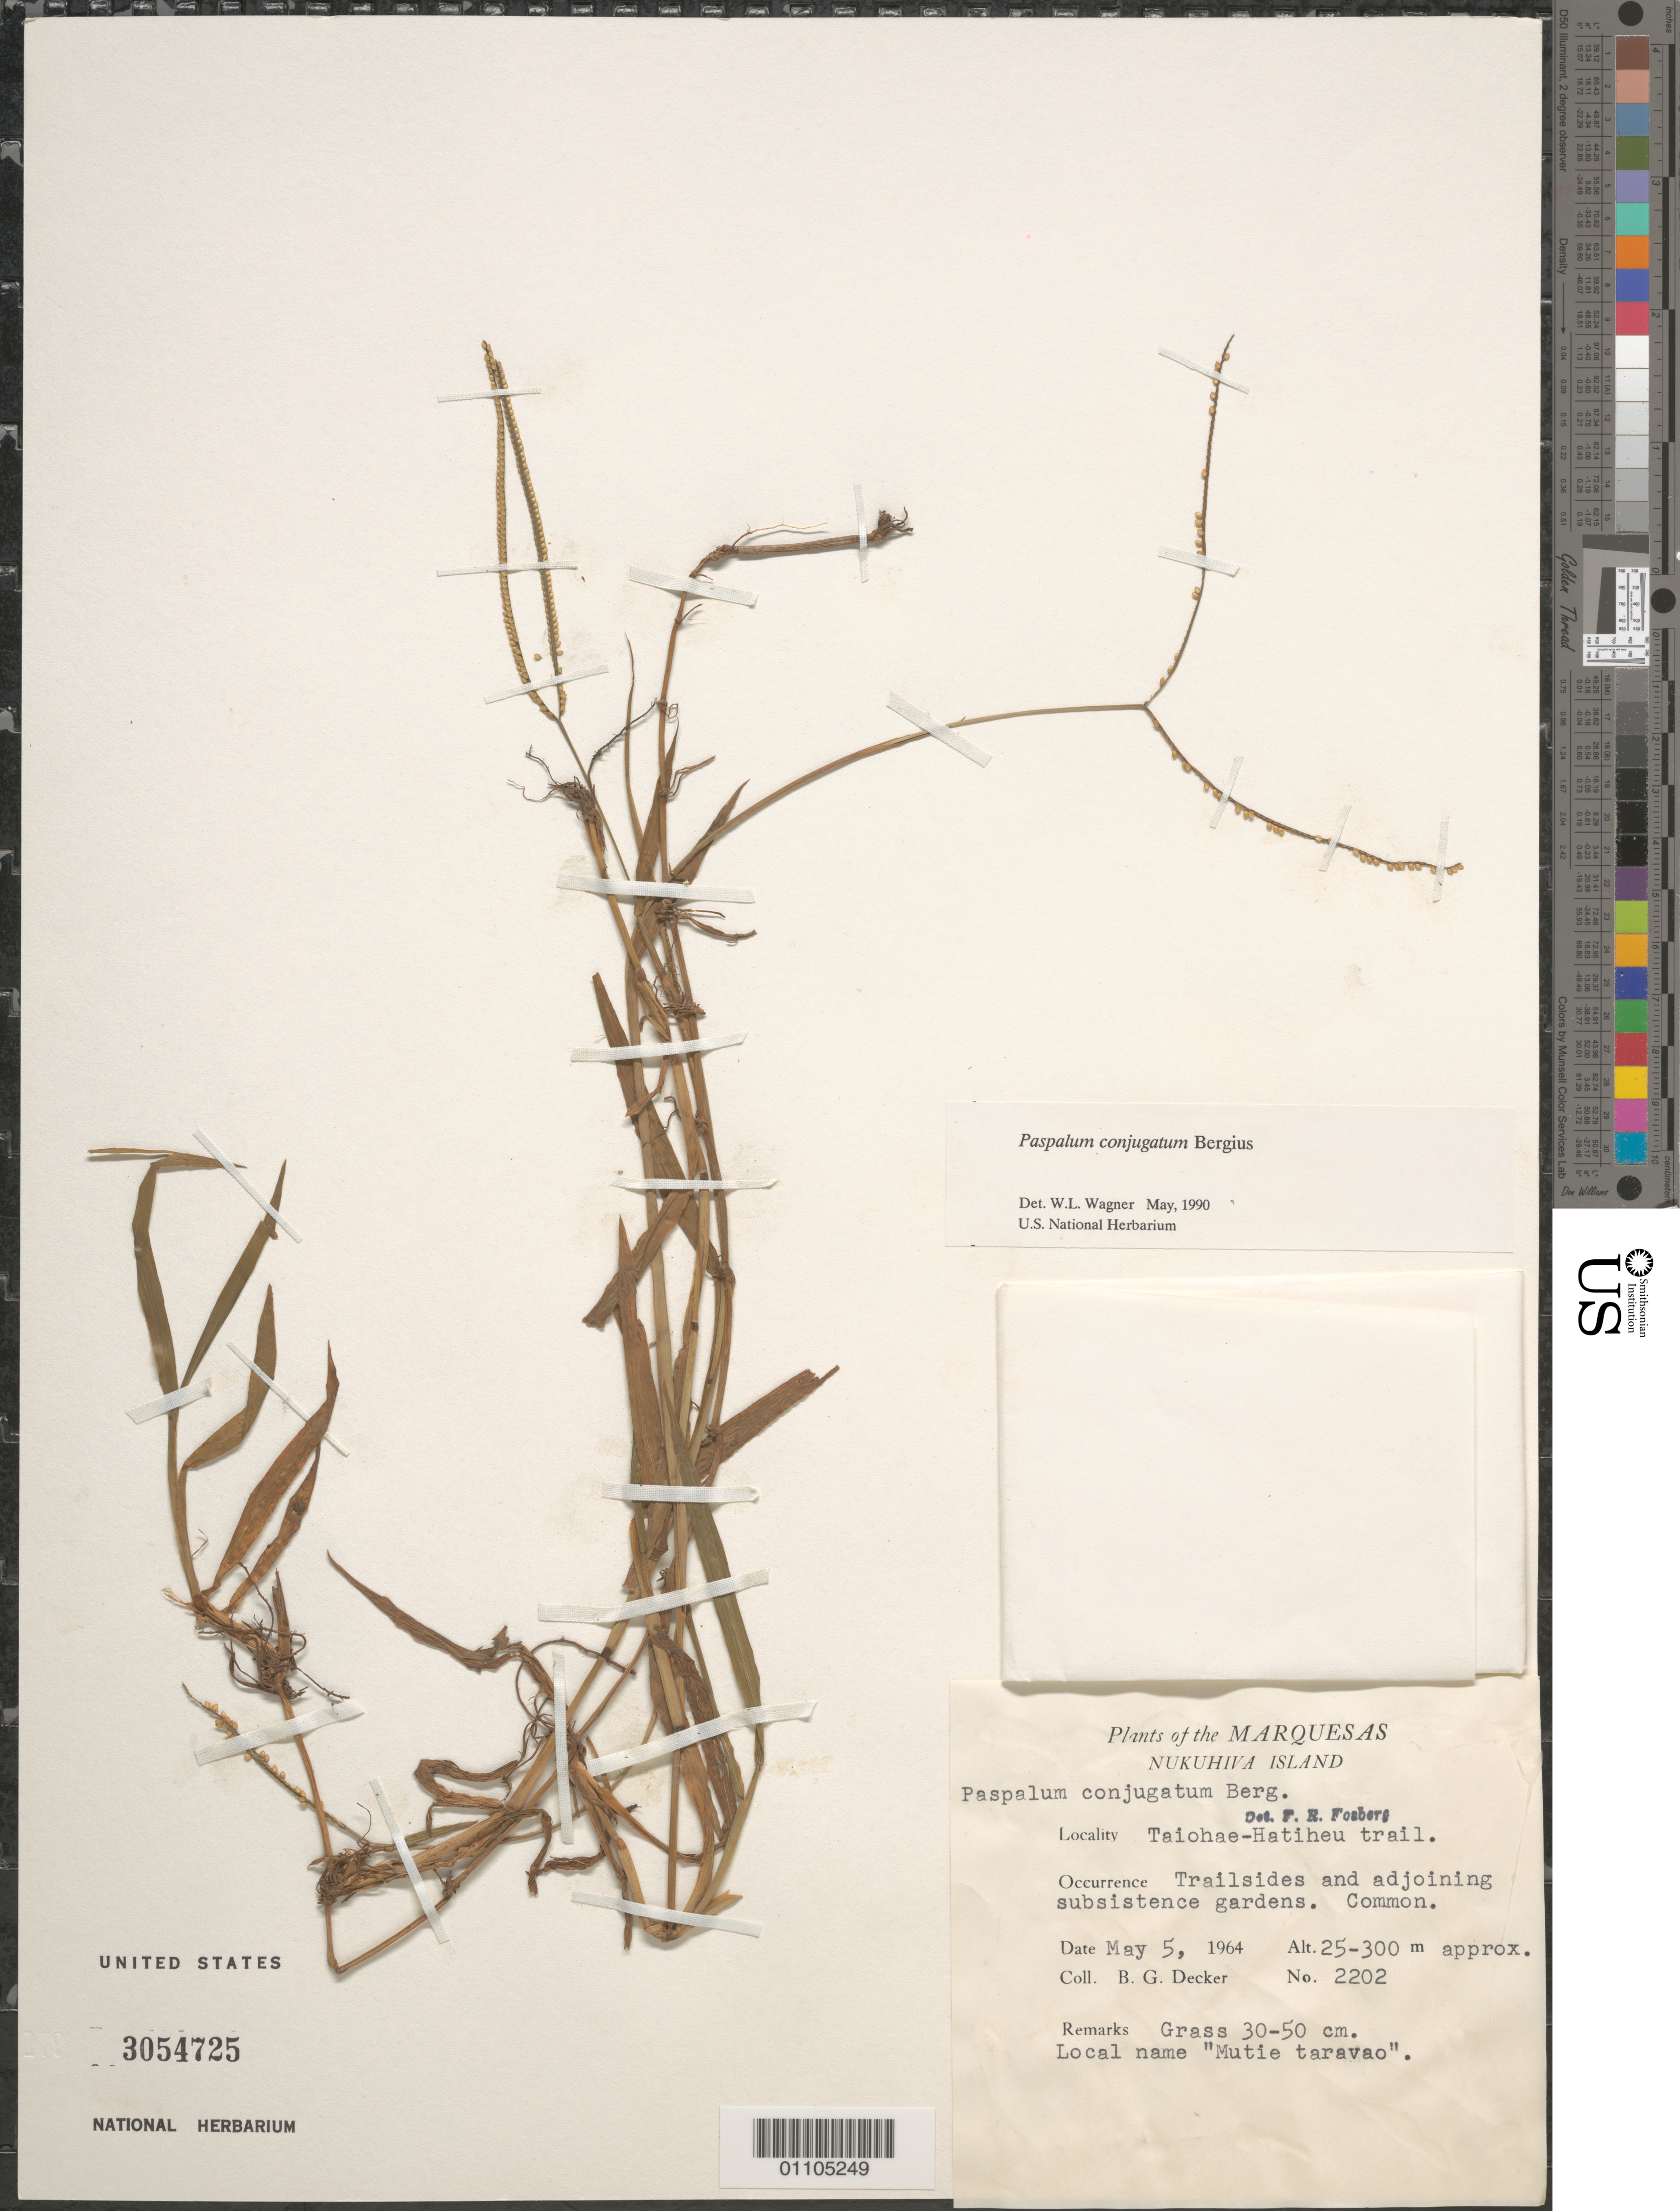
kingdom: Plantae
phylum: Tracheophyta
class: Liliopsida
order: Poales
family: Poaceae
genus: Paspalum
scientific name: Paspalum conjugatum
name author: P.J. Bergius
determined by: Wagner, W. L., (BOT), Smithsonian Institution - National Museum of Natural History (UNITED STATES)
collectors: B. G. Decker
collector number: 2202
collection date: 1964-05-05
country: French Polynesia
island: Nuku Hiva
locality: Taiohae-Hatiheu Trail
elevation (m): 25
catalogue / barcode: US 3054725